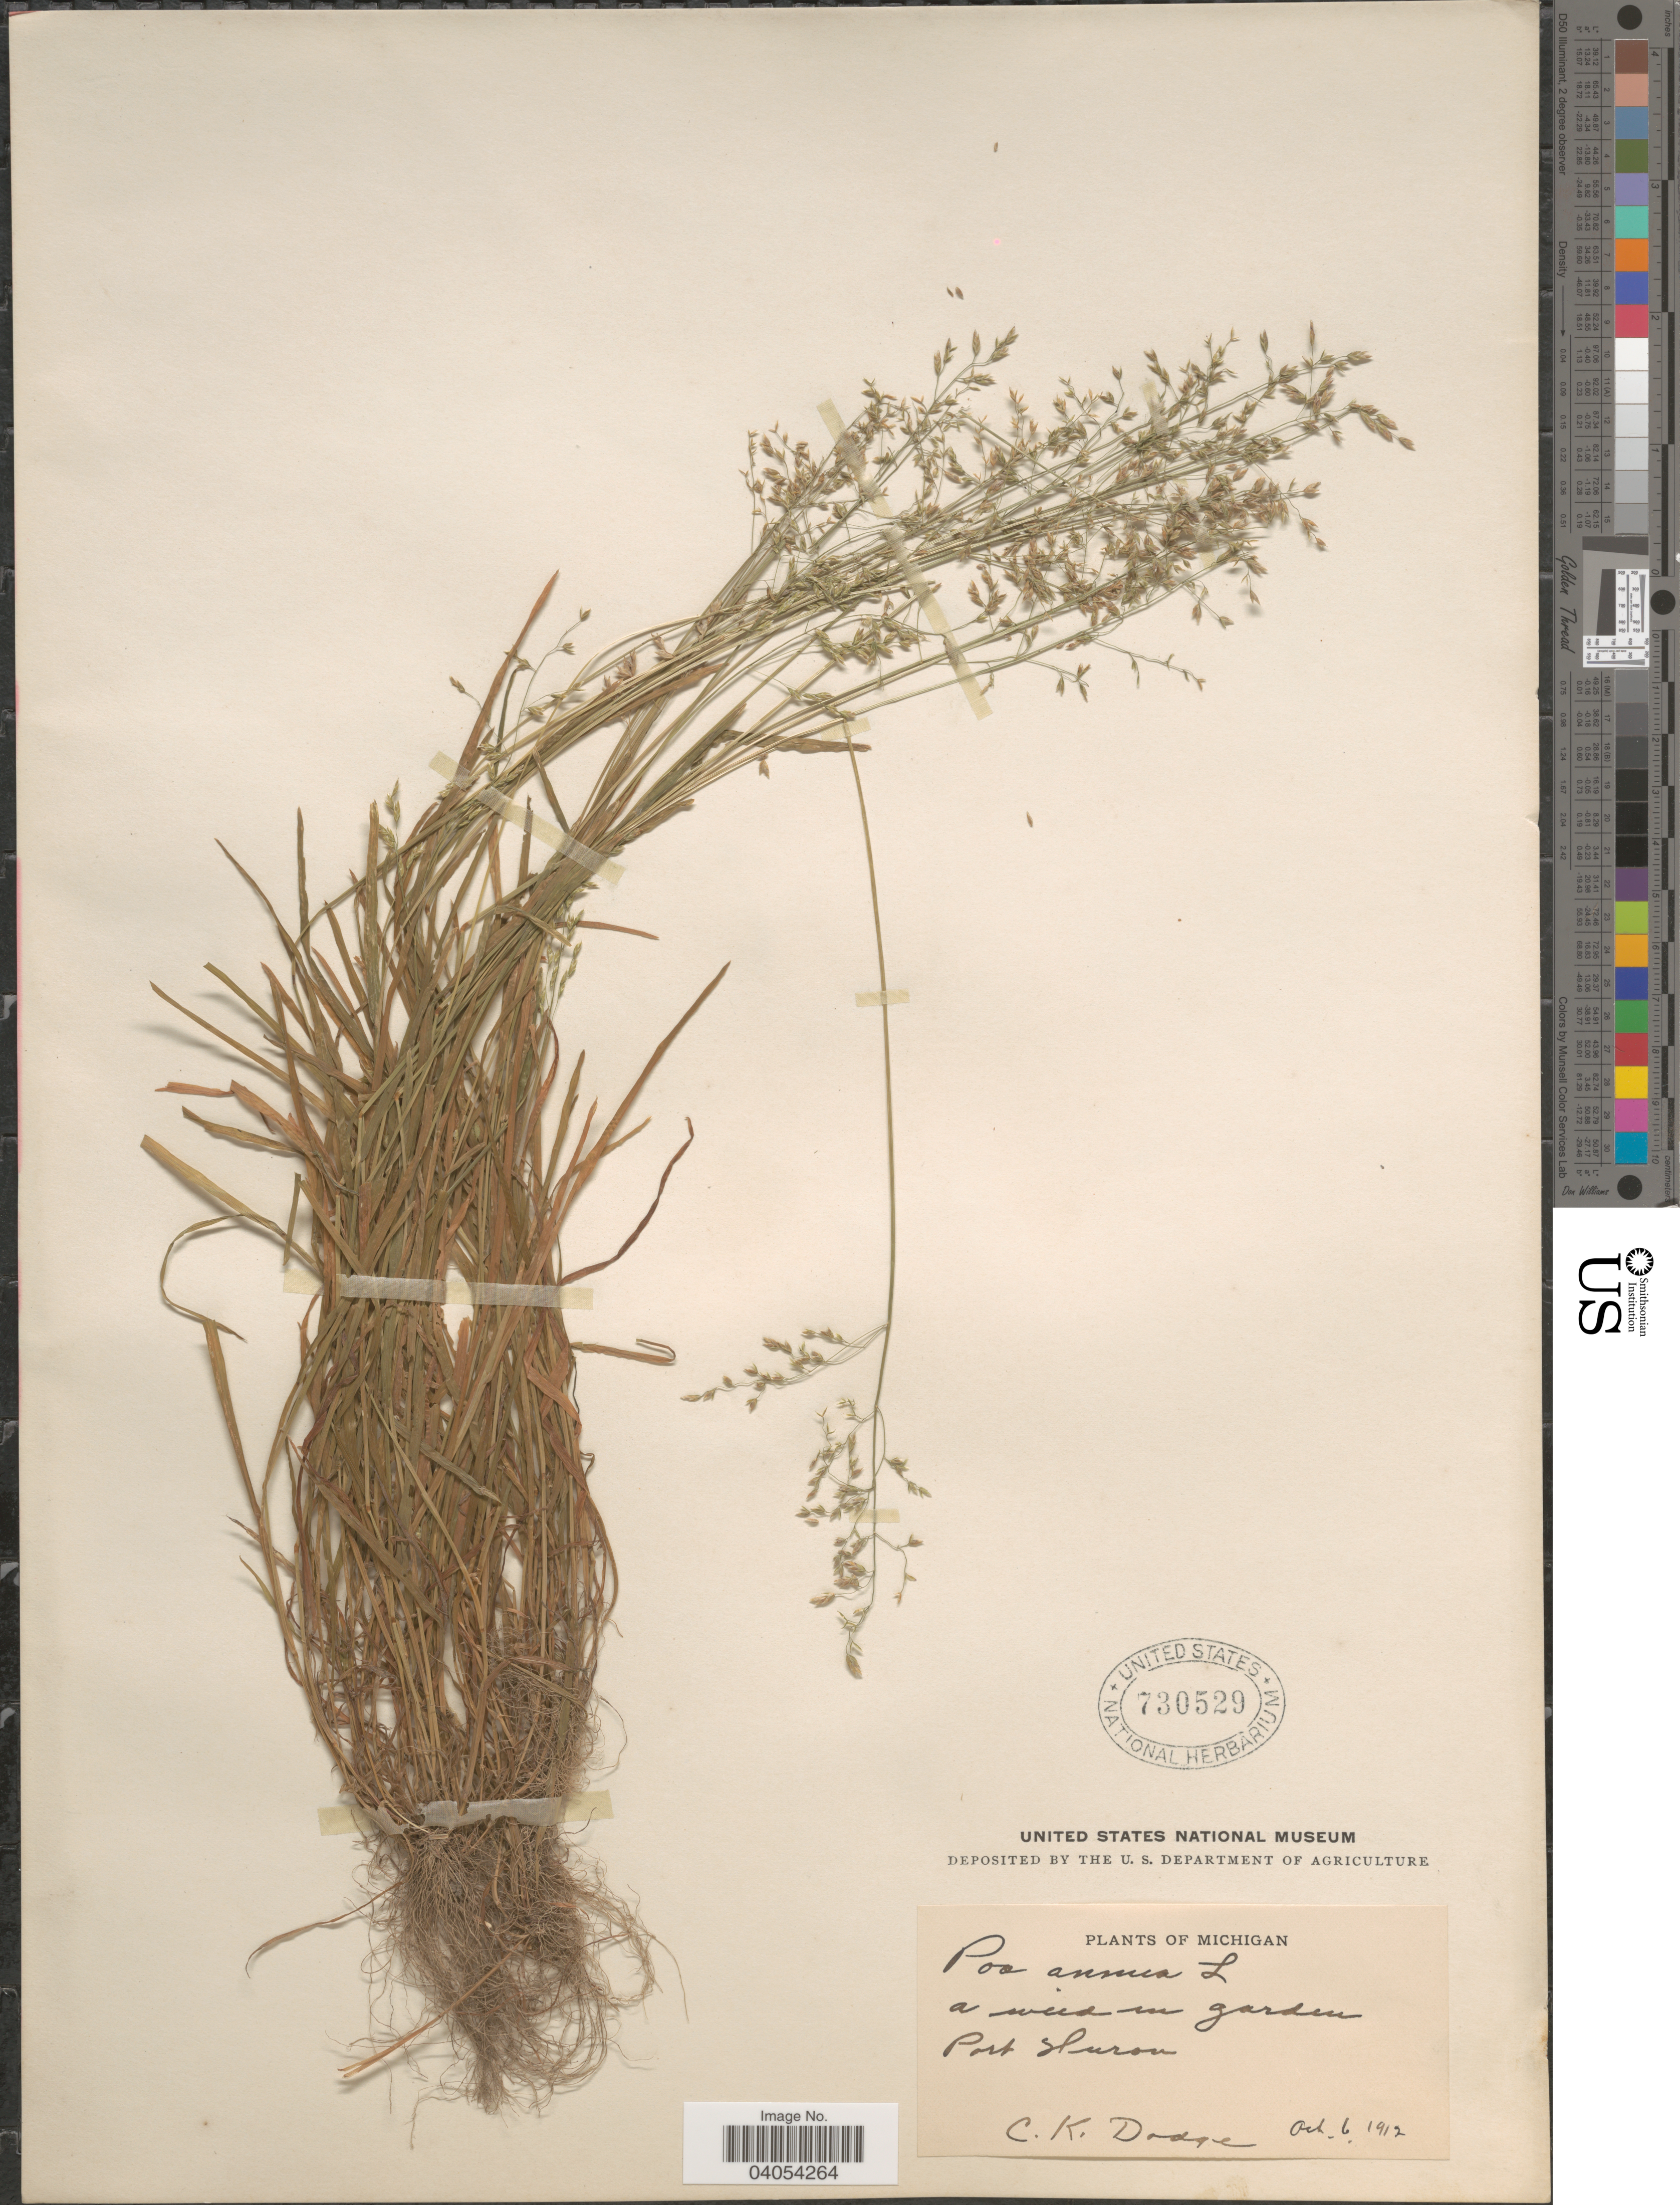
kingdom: Plantae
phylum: Tracheophyta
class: Liliopsida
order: Poales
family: Poaceae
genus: Poa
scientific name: Poa annua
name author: L.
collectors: C. Dodge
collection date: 1912-10-06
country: United States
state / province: Michigan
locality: Port Huron.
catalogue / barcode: US 730529